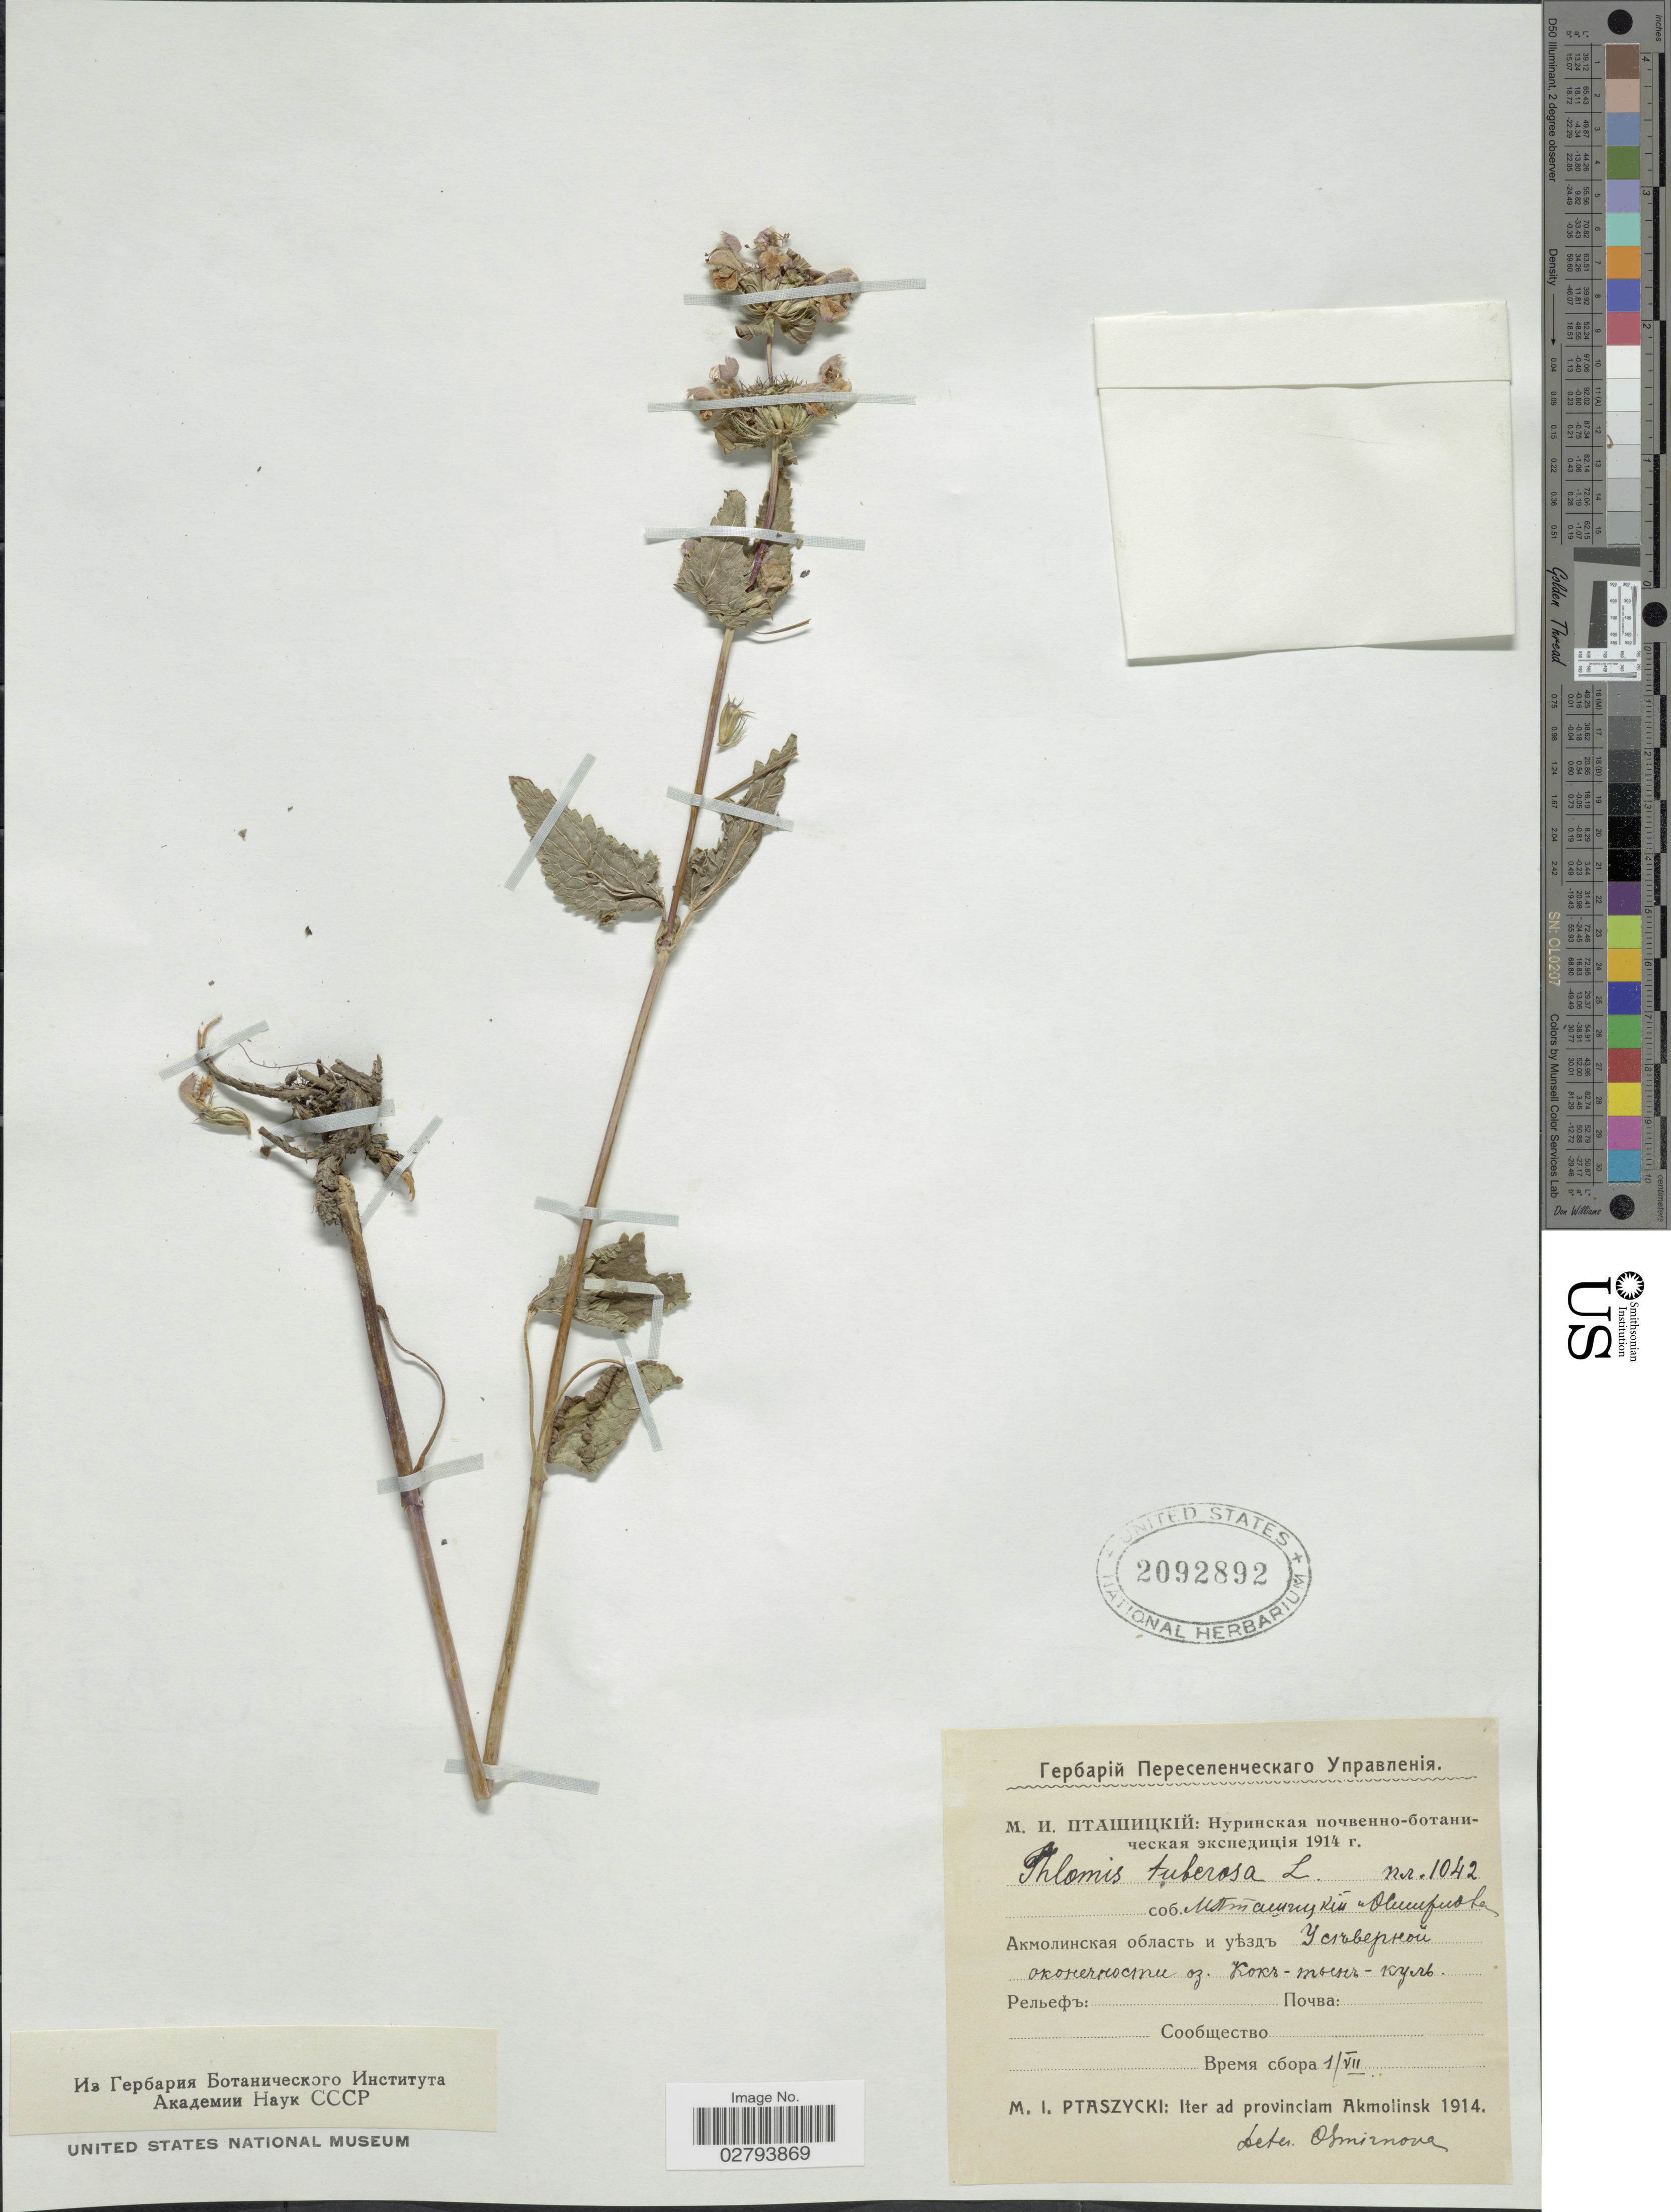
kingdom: Plantae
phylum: Tracheophyta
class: Magnoliopsida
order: Lamiales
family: Lamiaceae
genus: Phlomoides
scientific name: Phlomoides tuberosa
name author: (L.) Moench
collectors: M. Ptashitskiy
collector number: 1042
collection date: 1914-07-01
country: Kazakhstan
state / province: Aqmola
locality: Iter ad provinciam Akmolinsk. North end of Lake Kok-Tyn- Kul.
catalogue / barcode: US 2092892